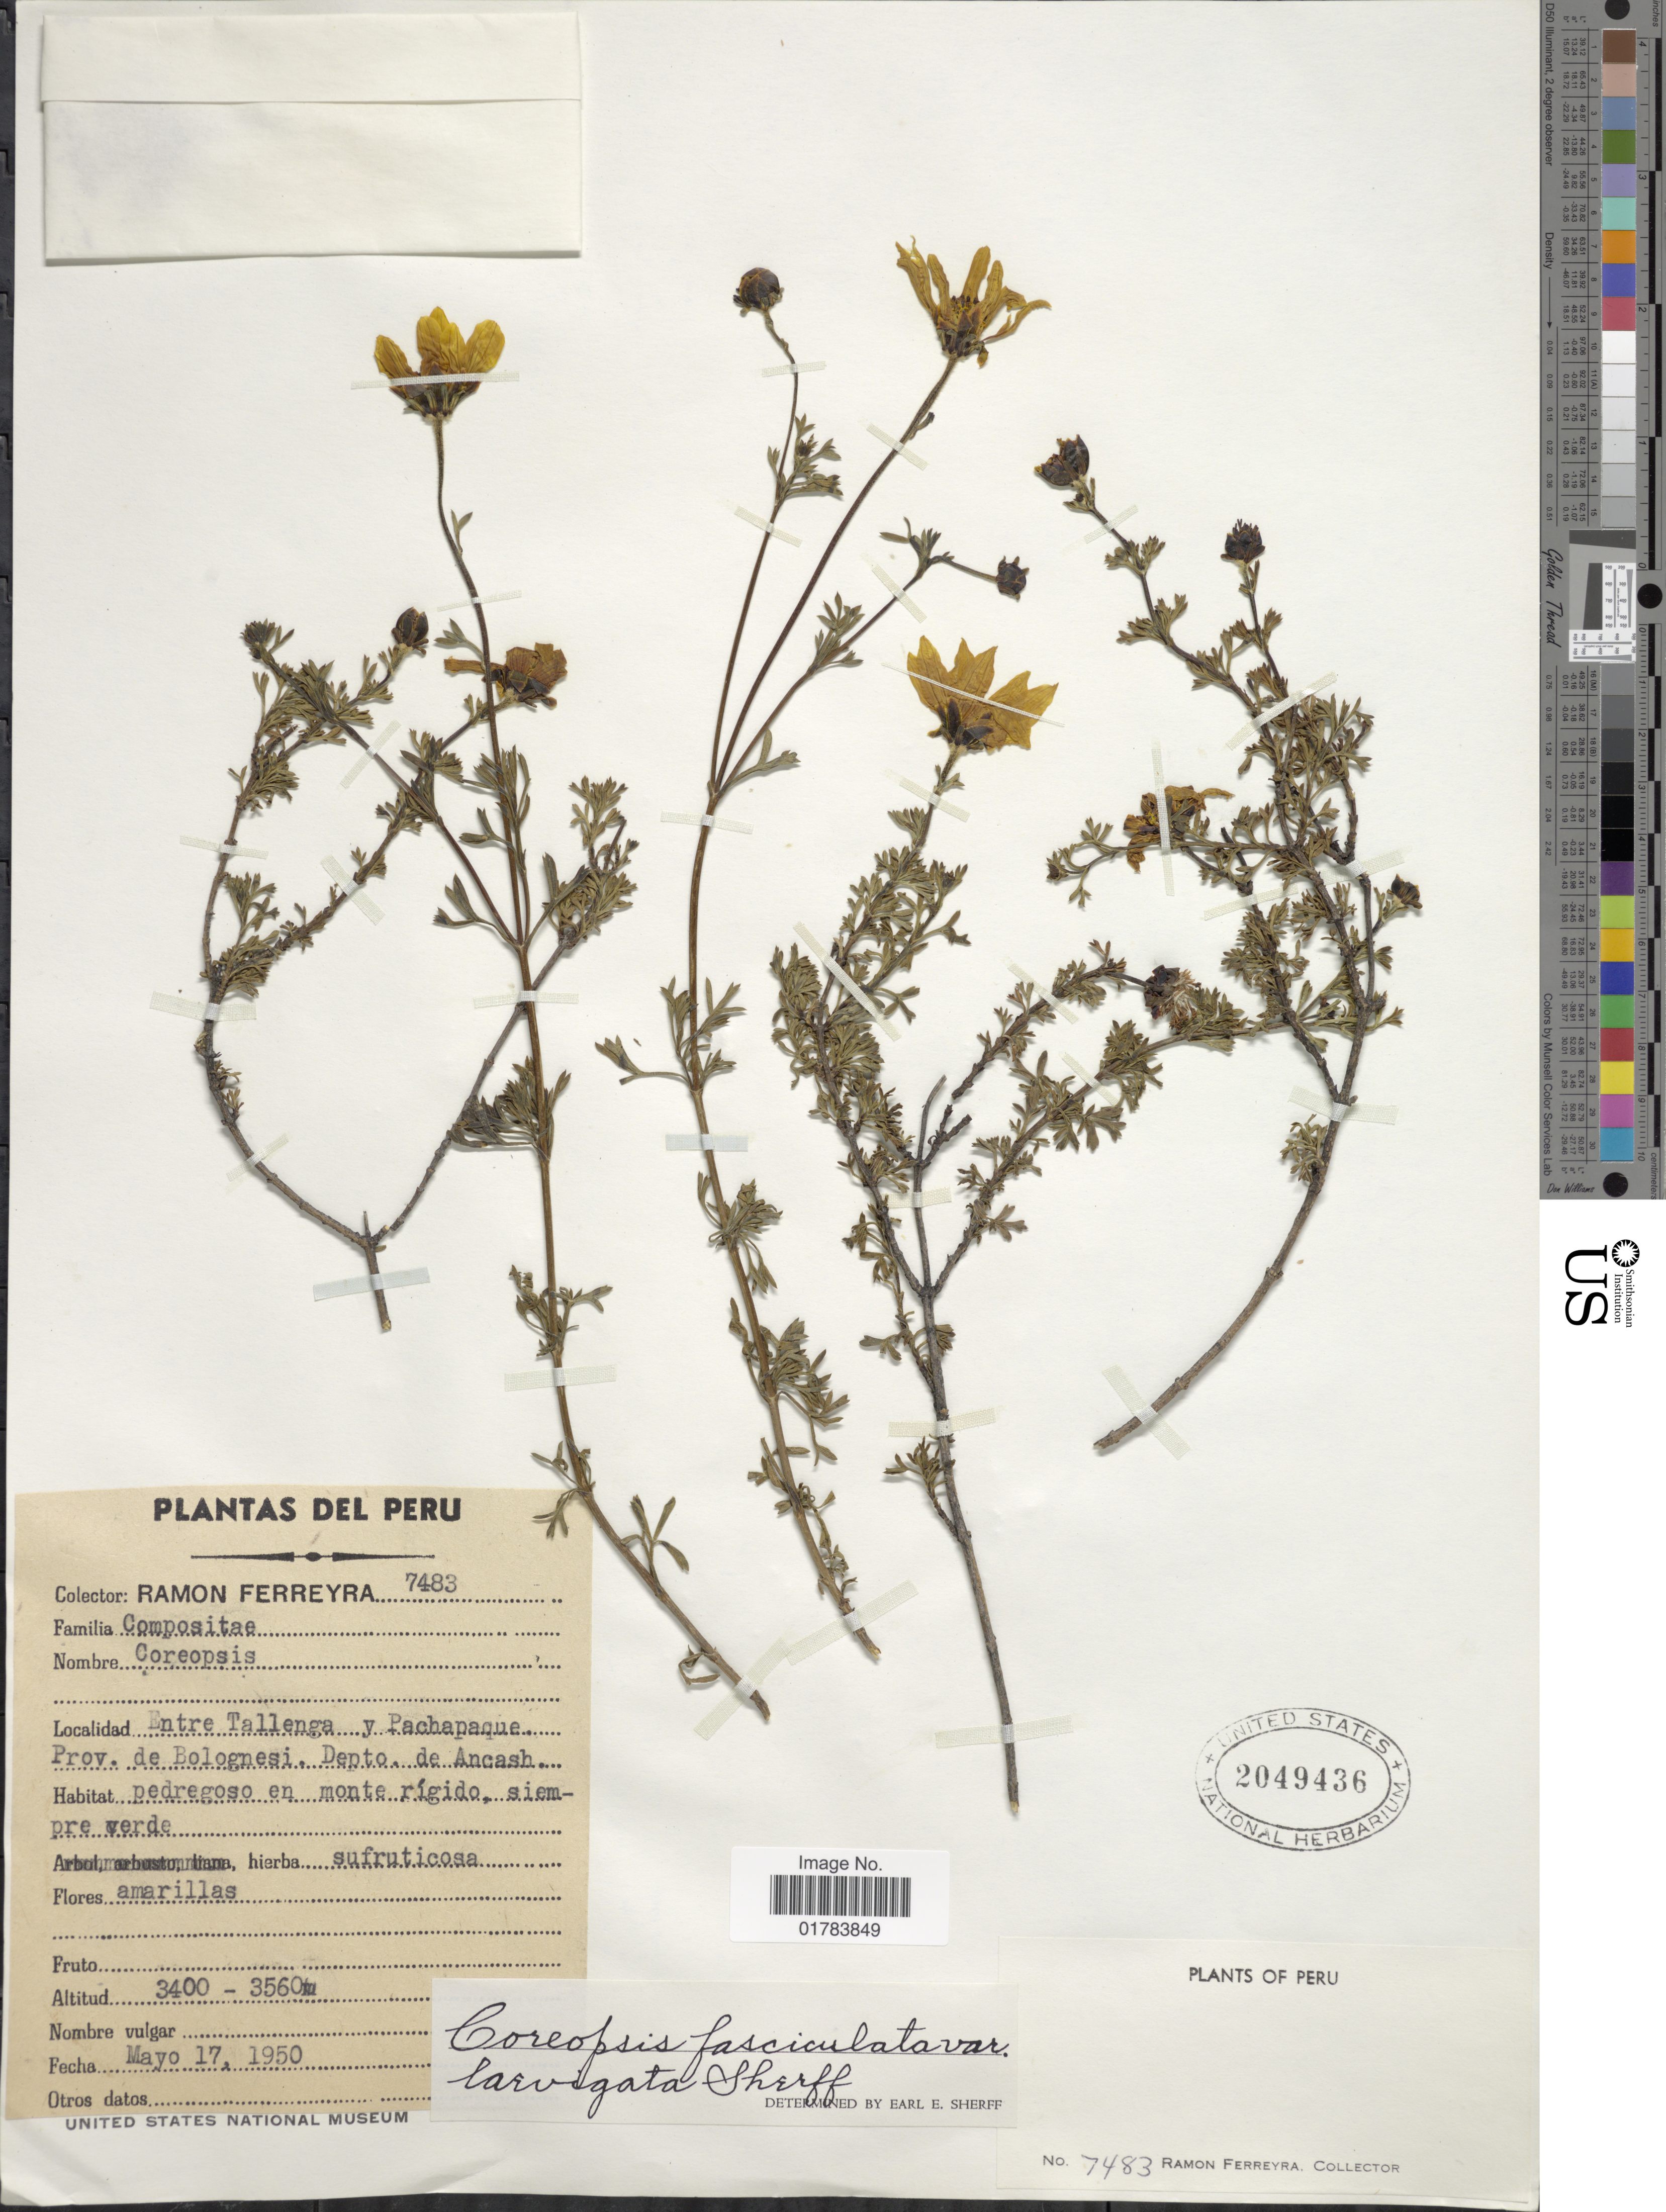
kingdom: Plantae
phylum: Tracheophyta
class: Magnoliopsida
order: Asterales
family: Asteraceae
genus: Coreopsis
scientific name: Coreopsis fasciculata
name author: Wedd.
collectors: R. A. Ferreyra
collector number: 7483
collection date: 1950-05-17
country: Peru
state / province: Ancash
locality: Entre Tallenga y Pachapaque, Prov. de Bolognesi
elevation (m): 3400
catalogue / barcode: US 2049436